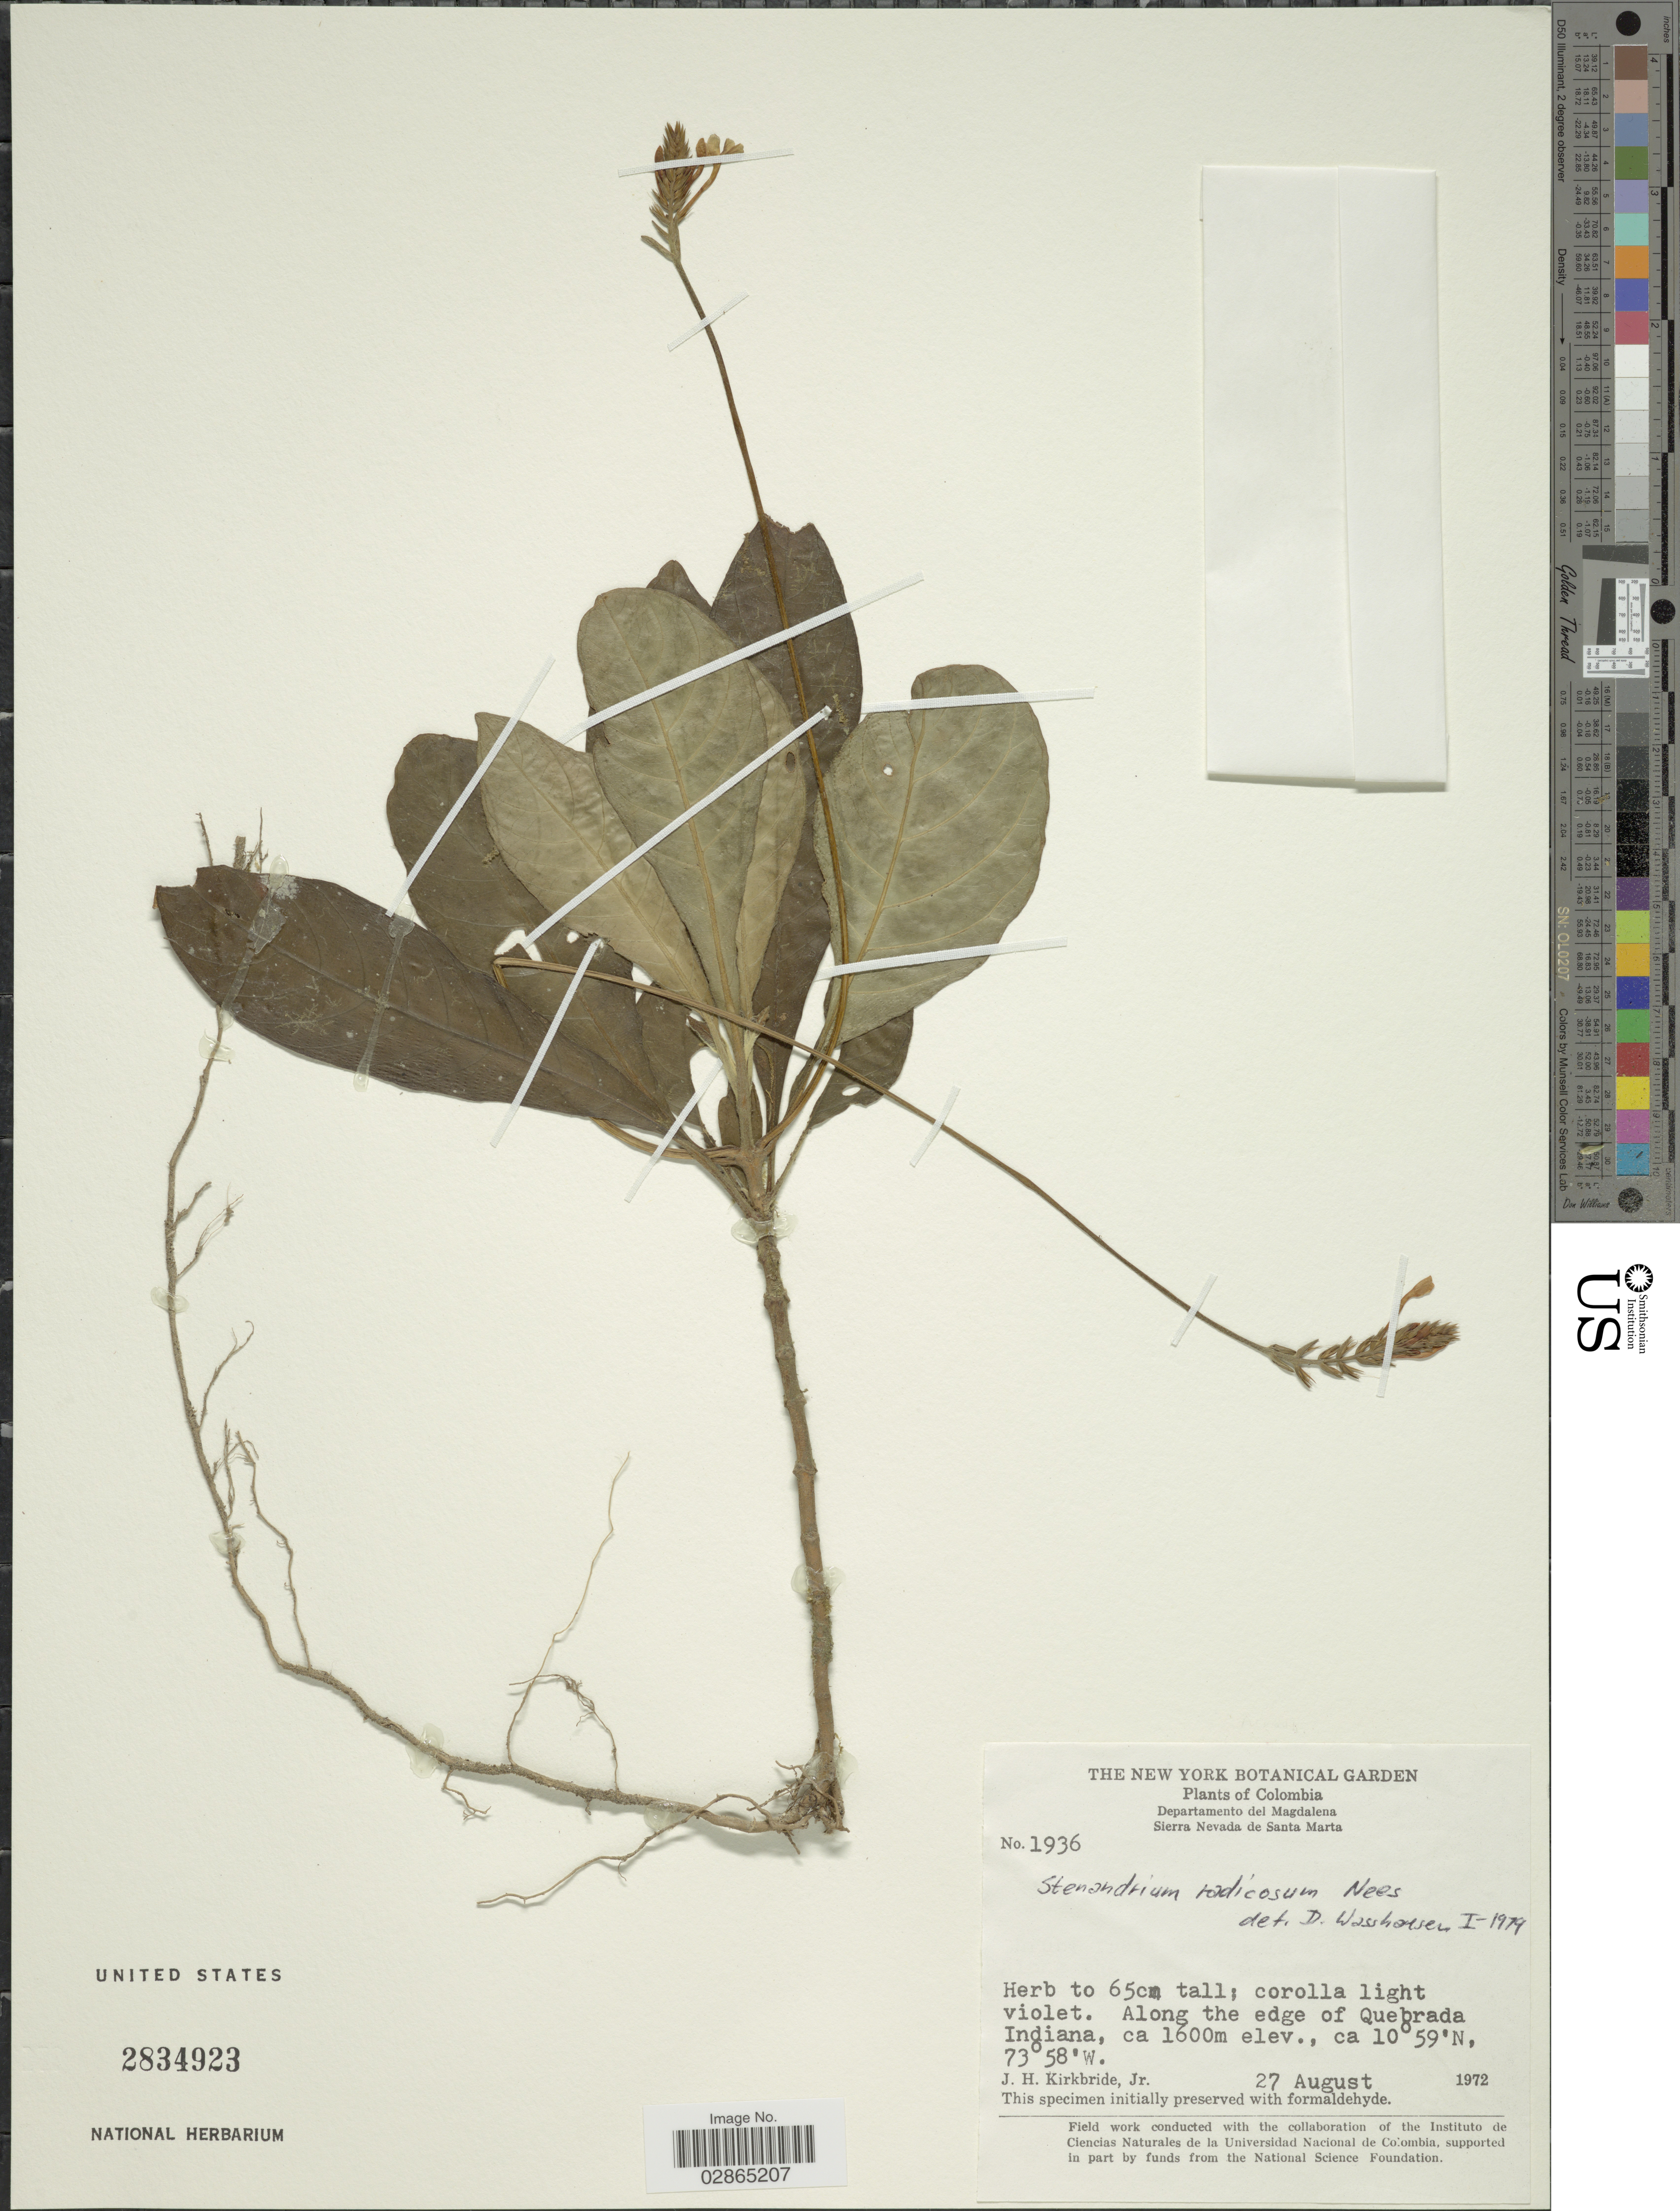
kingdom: Plantae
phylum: Tracheophyta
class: Magnoliopsida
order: Lamiales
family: Acanthaceae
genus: Stenandrium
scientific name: Stenandrium arnoldii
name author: (Mildbr.) Wassh.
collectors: J. H. Kirkbride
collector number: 1936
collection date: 1972-08-27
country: Colombia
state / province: Magdalena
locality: Departamento del Magdalena, Sierra Nevada de Santa Marta. Along the edge of Quebrada Indiana.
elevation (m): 1600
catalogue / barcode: US 2834923